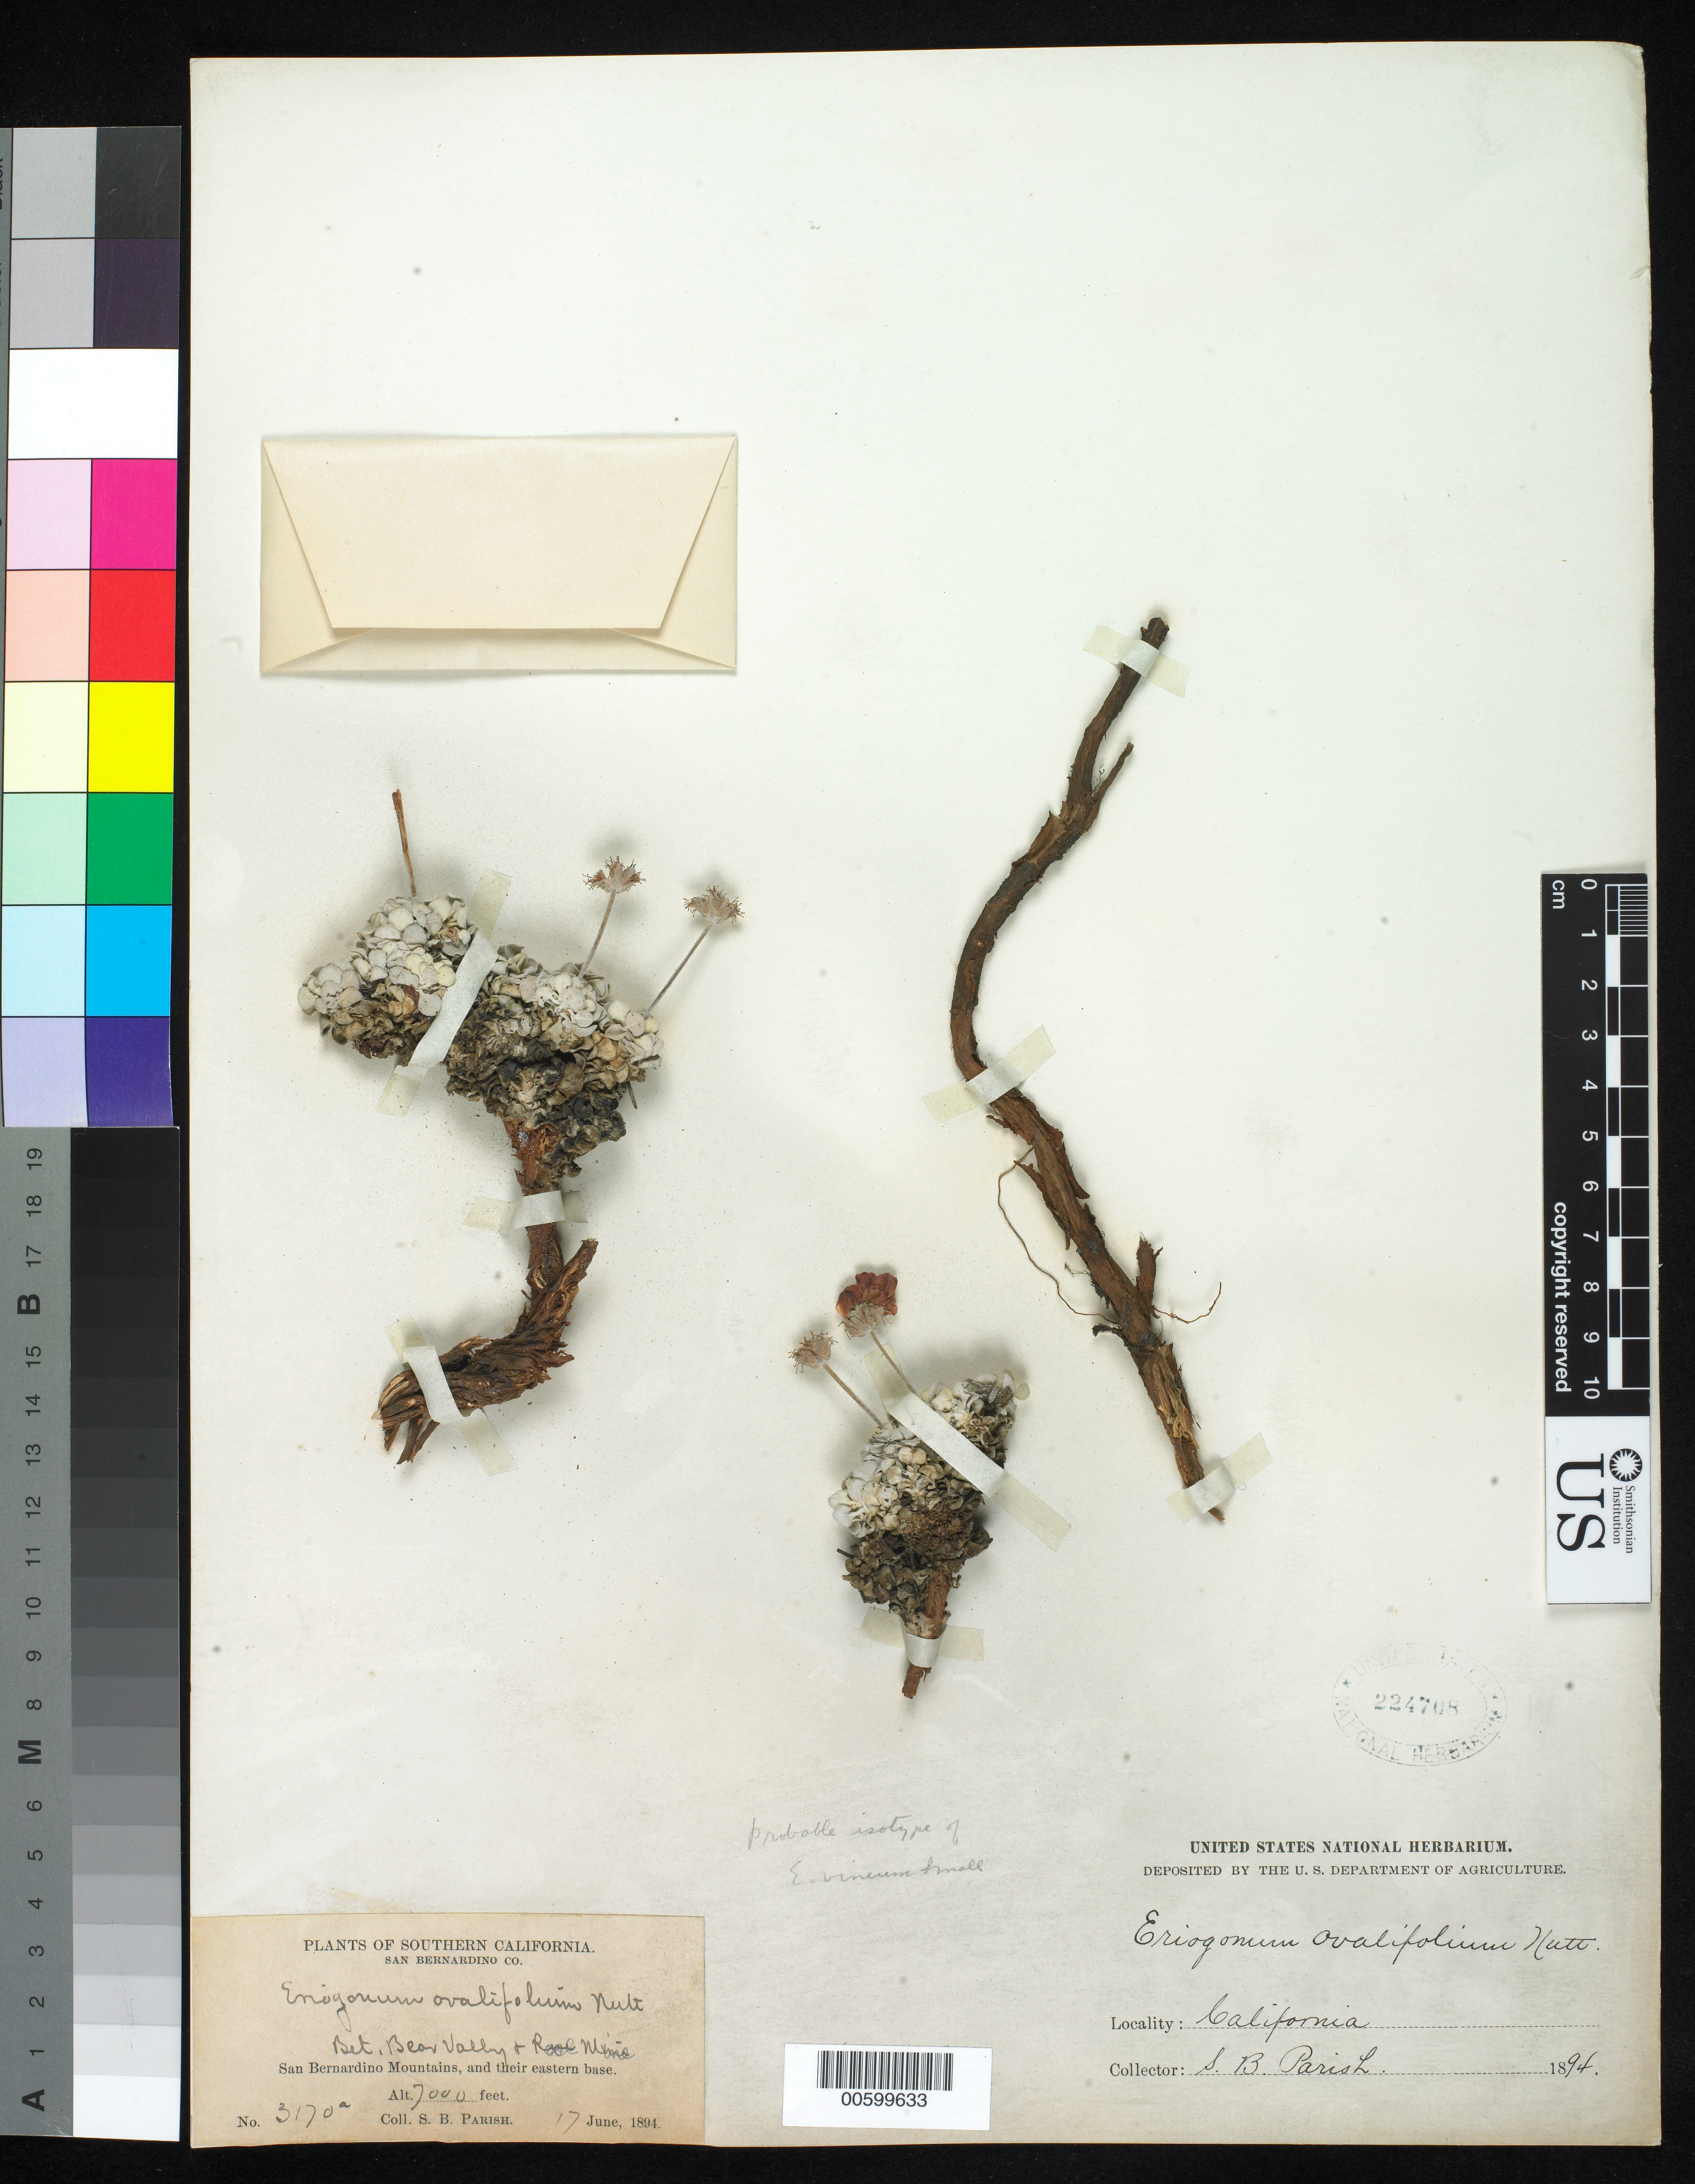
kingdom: Plantae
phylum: Tracheophyta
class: Magnoliopsida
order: Caryophyllales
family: Polygonaceae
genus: Eriogonum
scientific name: Eriogonum vineum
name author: Small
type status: Syntype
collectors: S. B. Parish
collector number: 3170a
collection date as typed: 17 Jun 1894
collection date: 1894-06-17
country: United States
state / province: California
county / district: San Bernardino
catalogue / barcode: US 224708